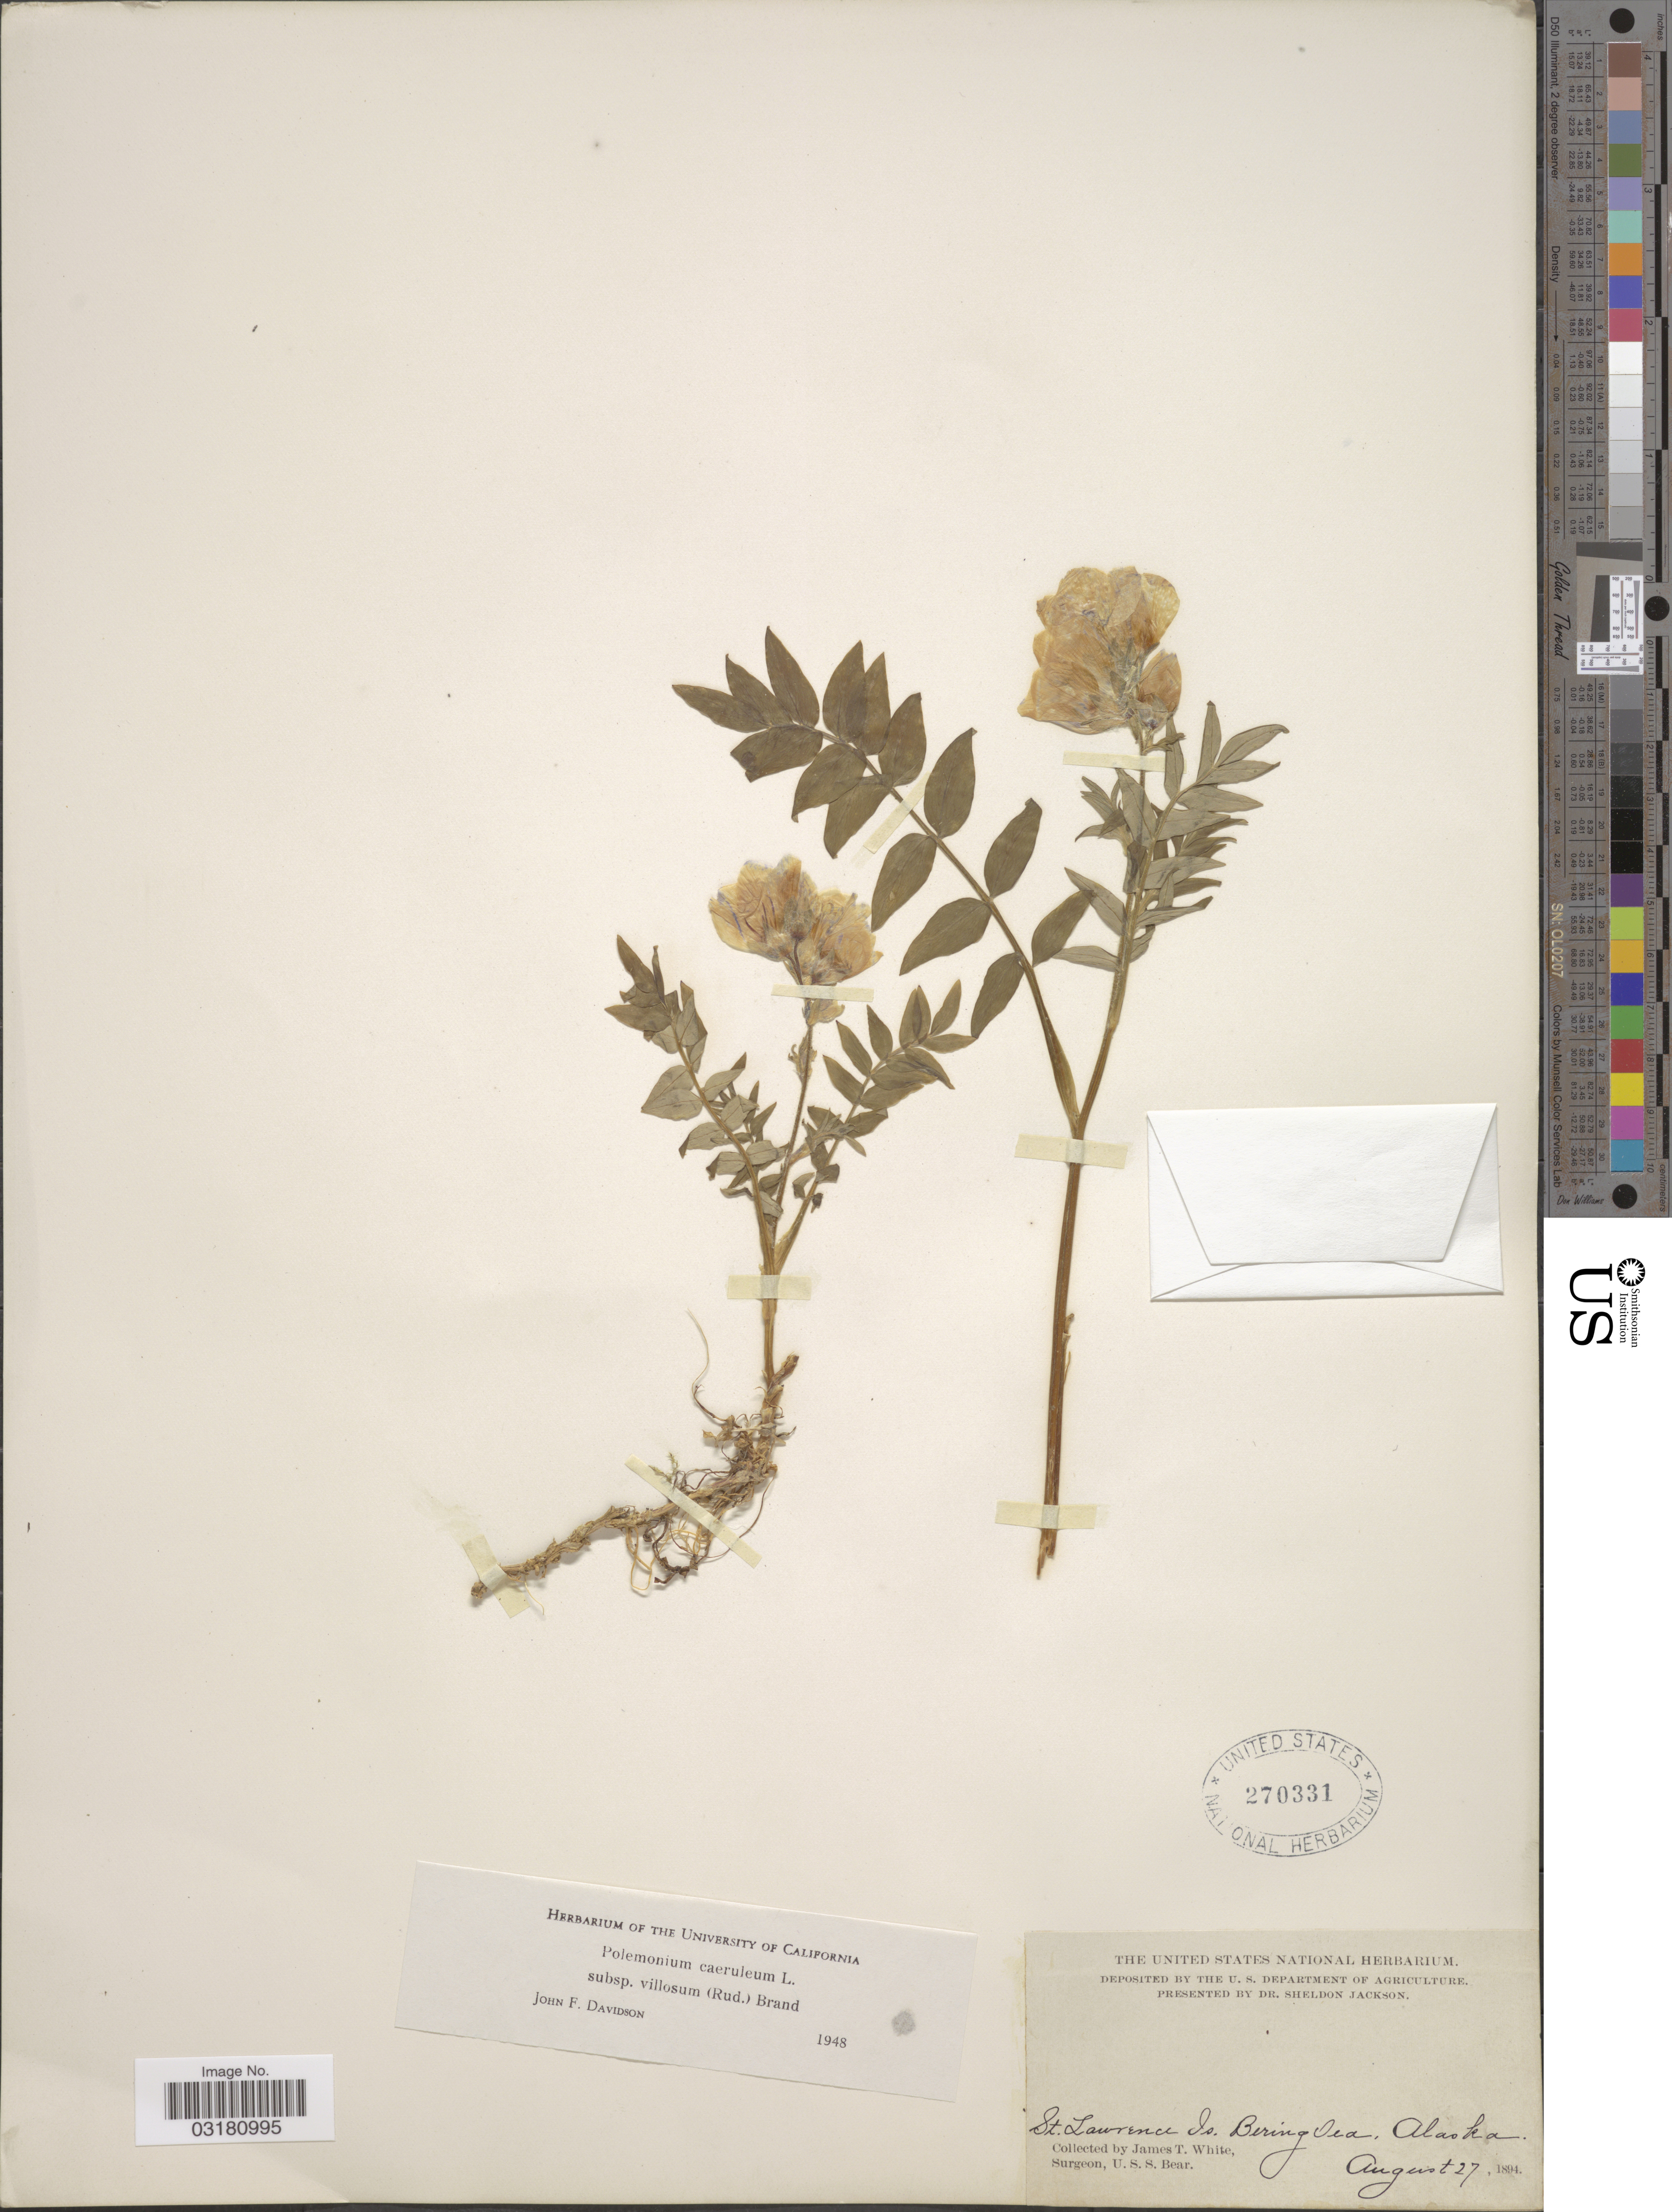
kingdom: Plantae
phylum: Tracheophyta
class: Magnoliopsida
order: Ericales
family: Polemoniaceae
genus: Polemonium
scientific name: Polemonium caeruleum var. villosum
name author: (Rudolph ex Georgi) Brand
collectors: J. T. White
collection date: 1894-08-27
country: United States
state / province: Alaska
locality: St. Lawrence Is. Bering Sea.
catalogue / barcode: US 270331